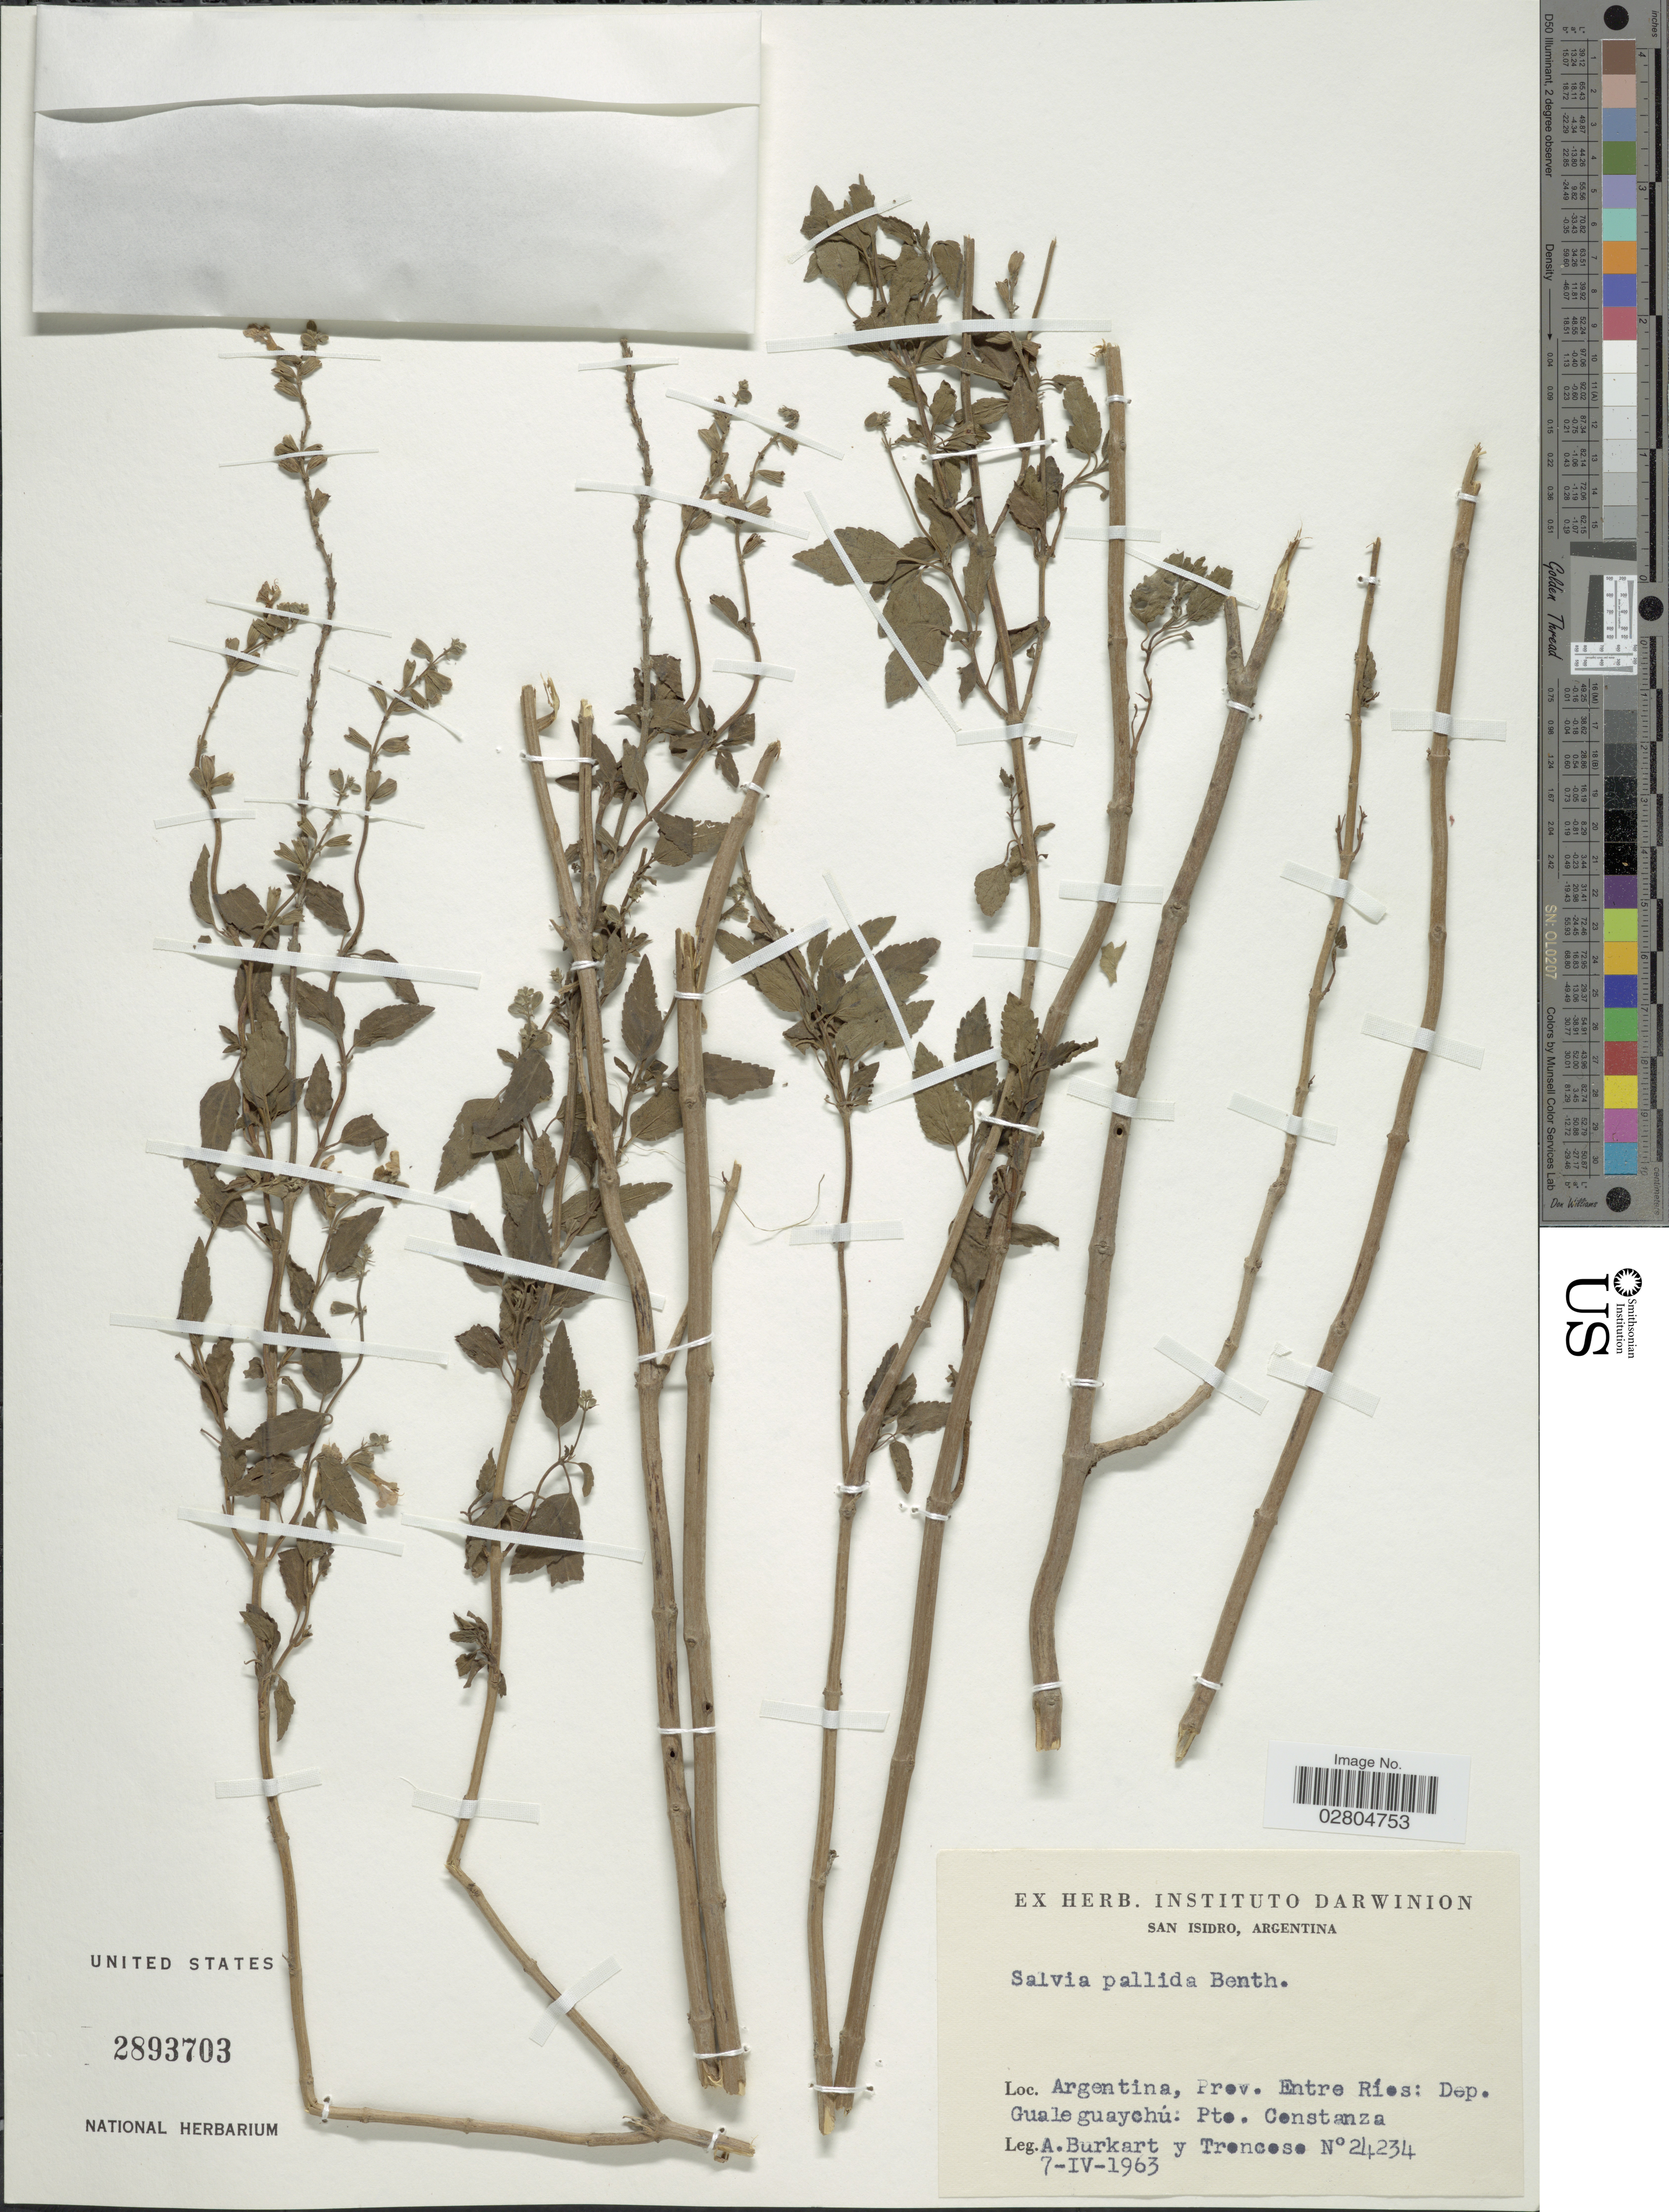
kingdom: Plantae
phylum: Tracheophyta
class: Magnoliopsida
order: Lamiales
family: Lamiaceae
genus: Salvia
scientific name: Salvia pallida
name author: Benth.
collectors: A. E. Burkart & N. S. Troncoso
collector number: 24234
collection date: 1963-04-07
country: Argentina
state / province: Entre Rios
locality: Dep. Gualeguaychú. Pto. Constanza.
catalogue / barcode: US 2893703